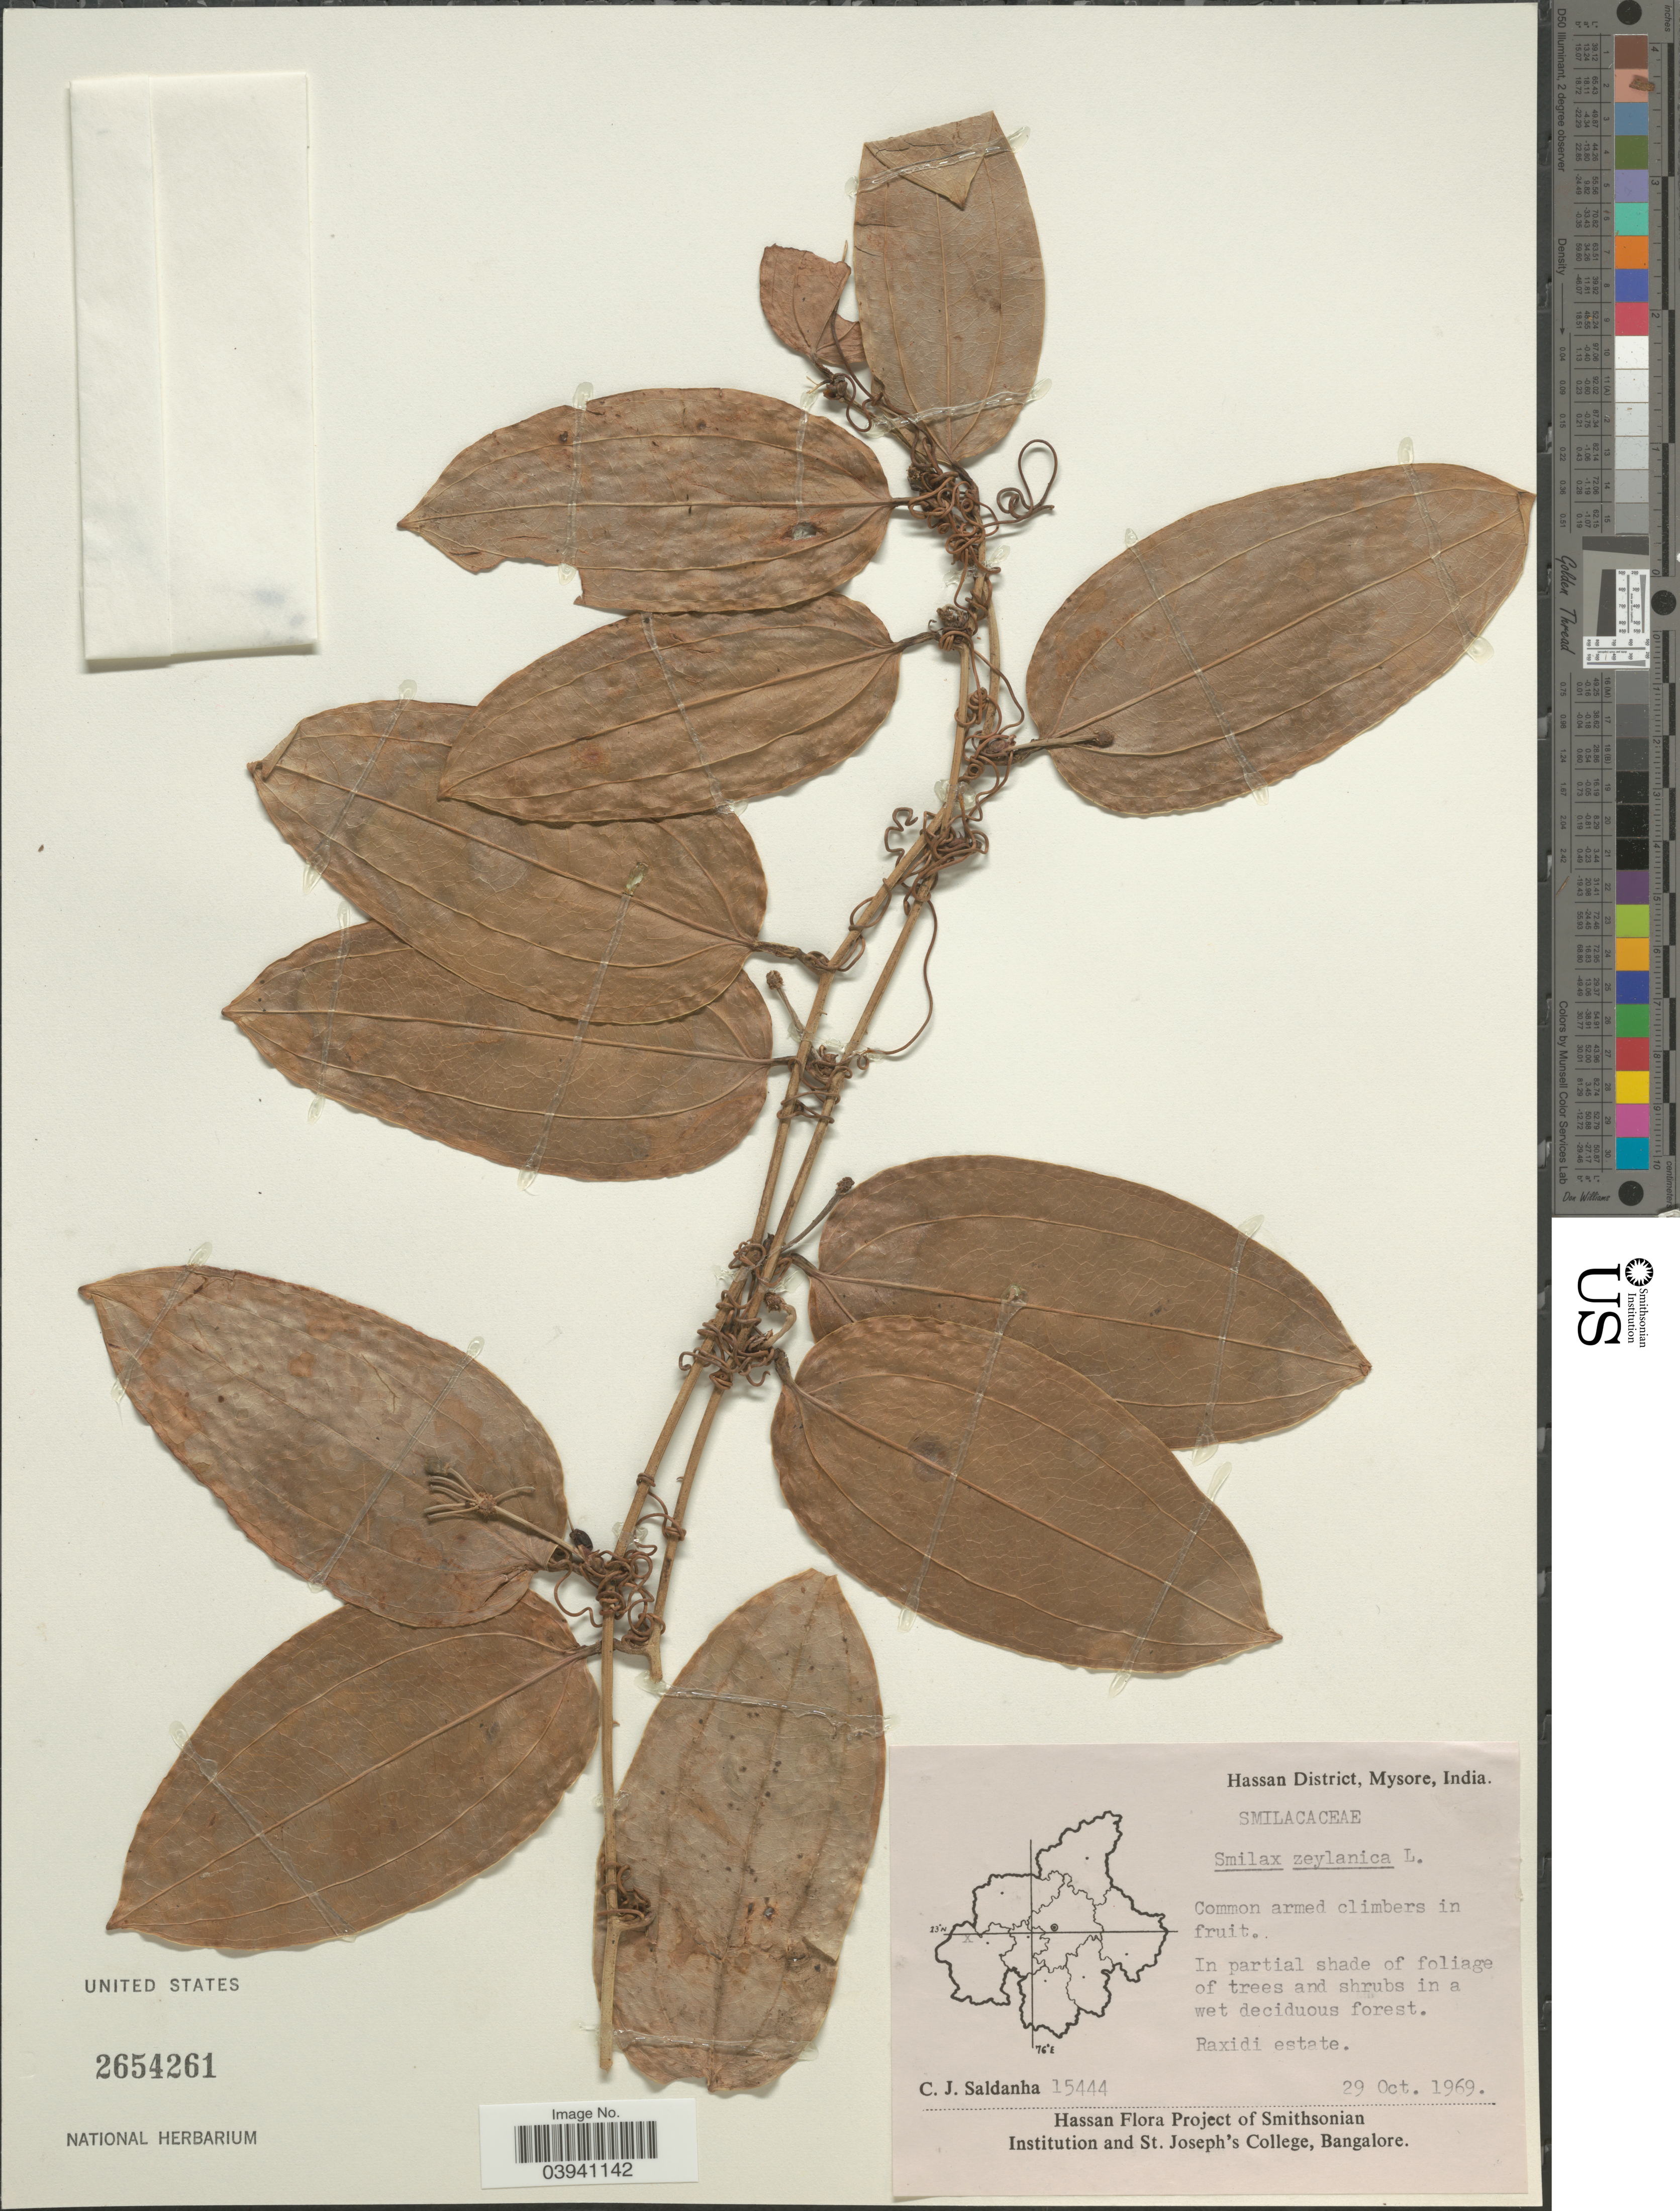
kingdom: Plantae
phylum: Tracheophyta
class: Liliopsida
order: Liliales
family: Smilacaceae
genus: Smilax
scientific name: Smilax zeylanica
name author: L.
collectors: C. J. Saldanha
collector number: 15444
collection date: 1969-10-29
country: India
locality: Hassan District, Mysore. Raxidi estate.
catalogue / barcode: US 2654261